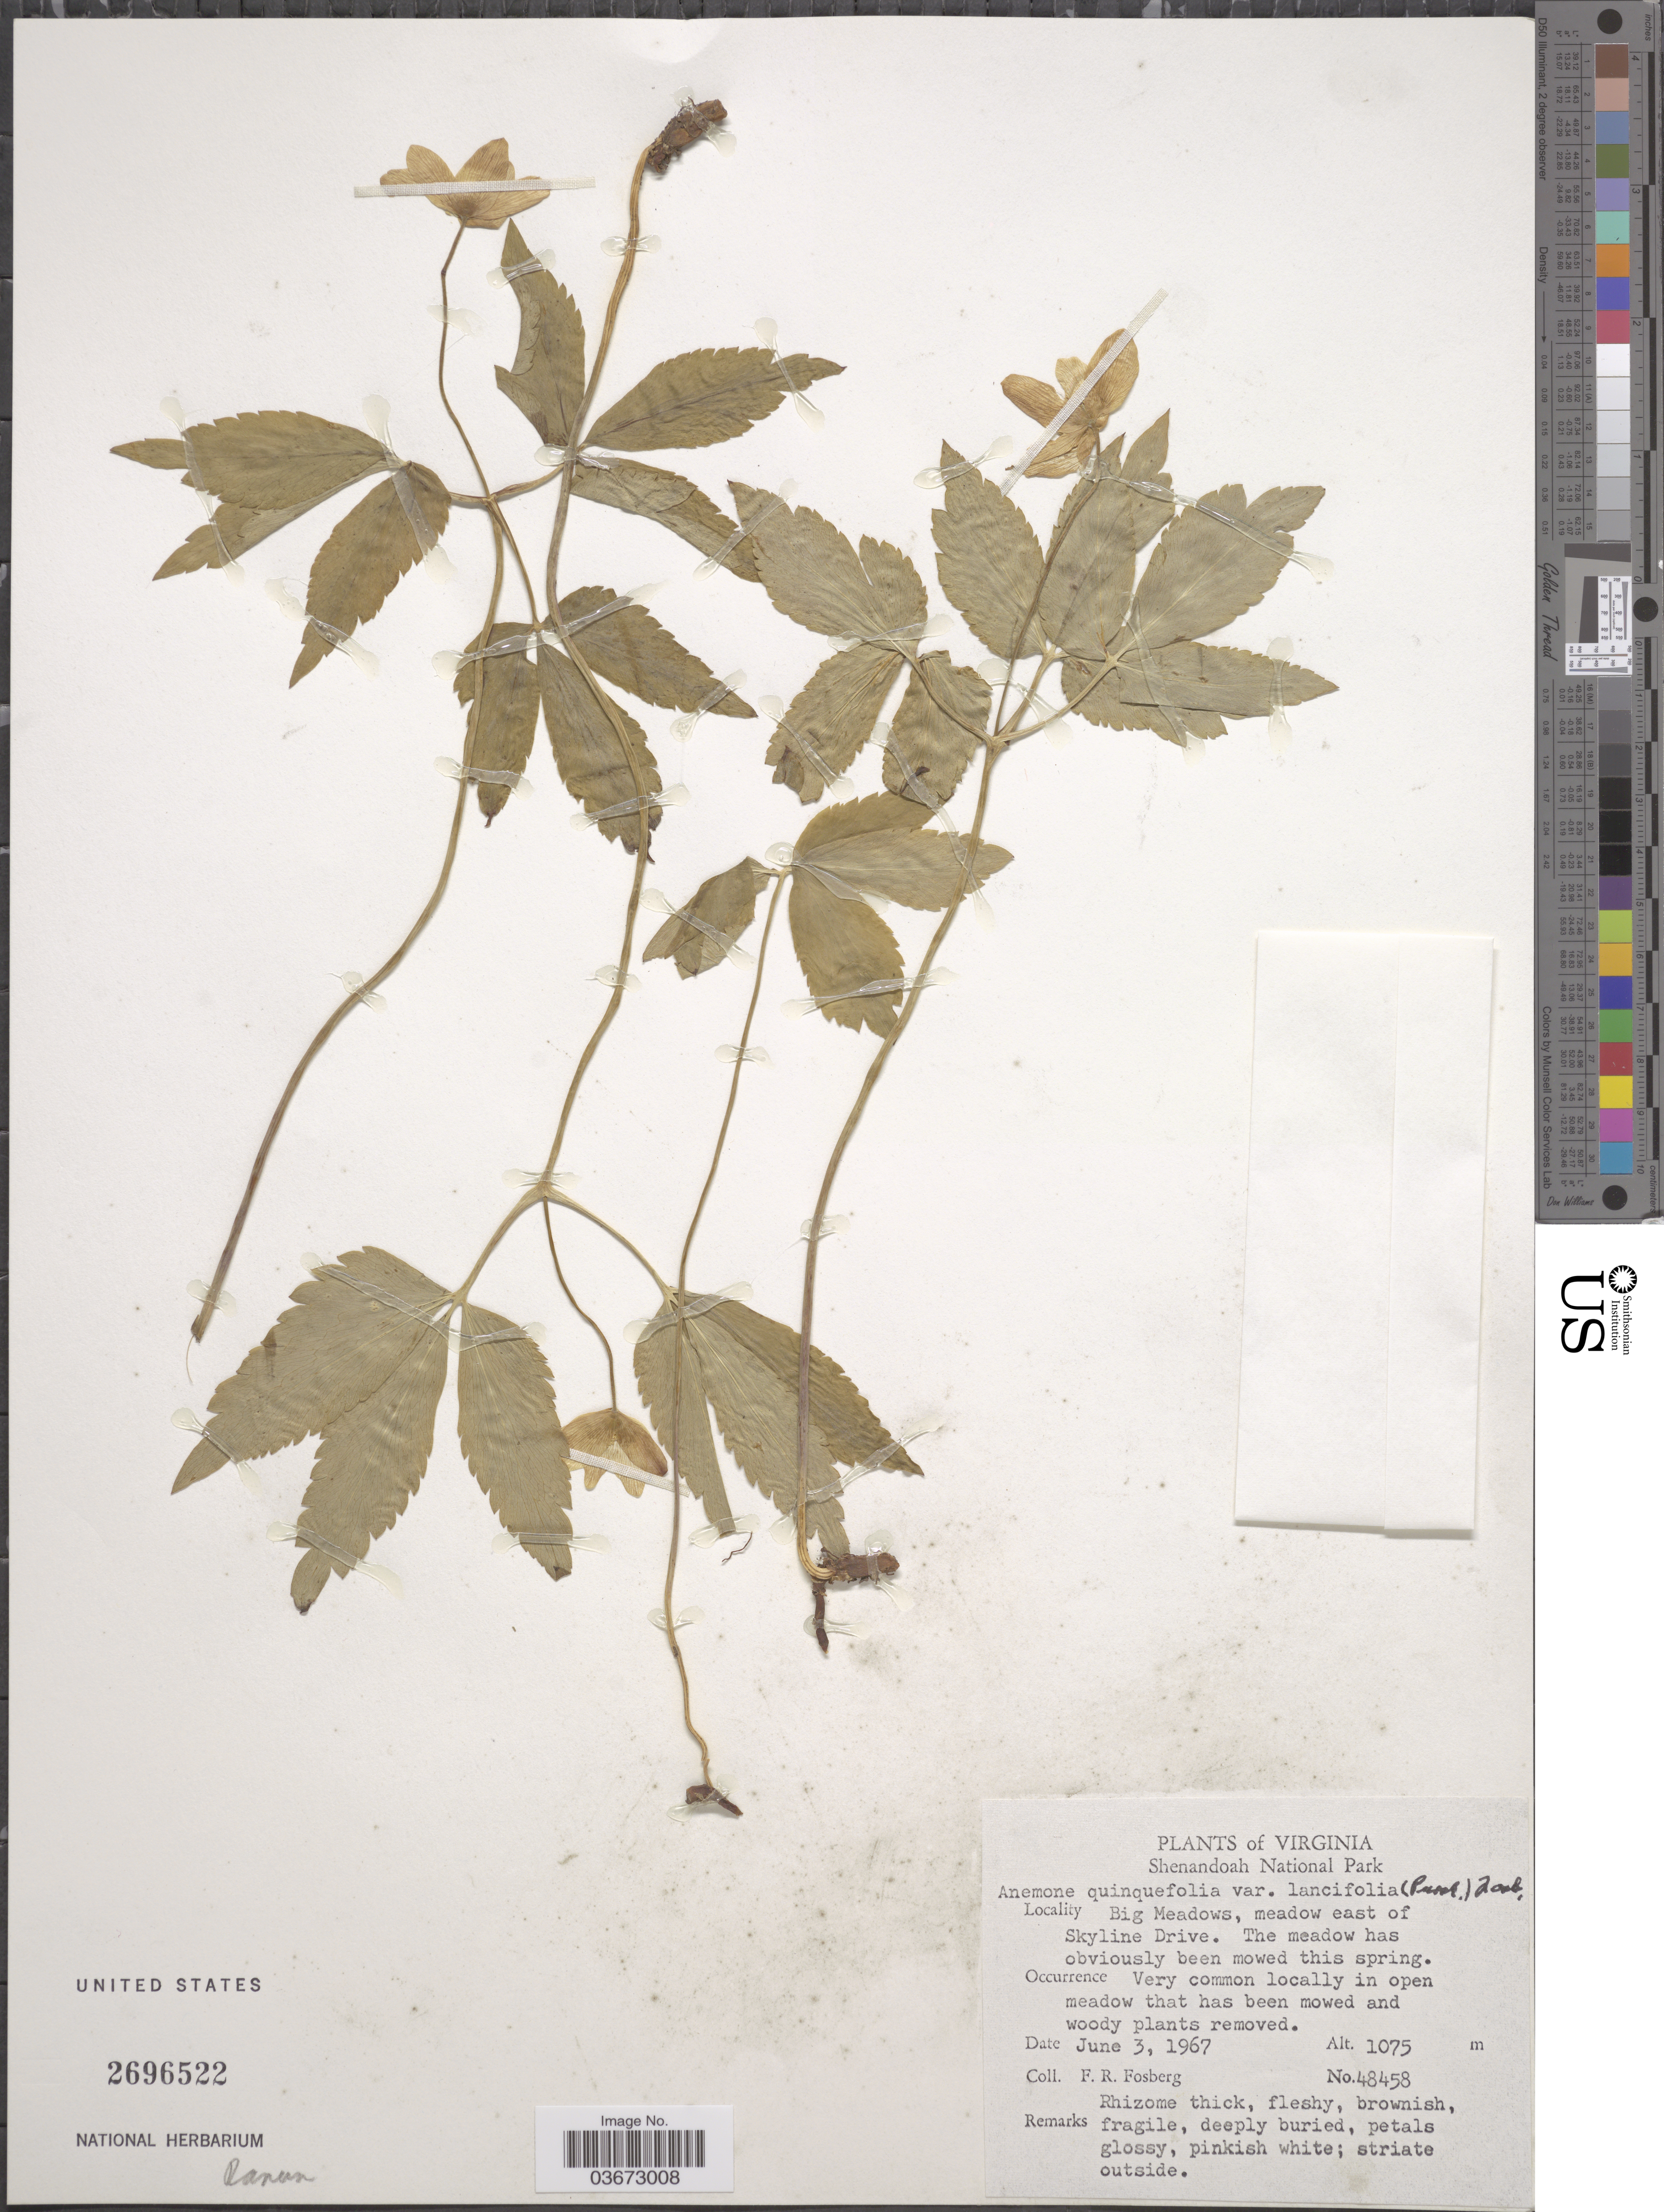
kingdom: Plantae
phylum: Tracheophyta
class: Magnoliopsida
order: Ranunculales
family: Ranunculaceae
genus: Anemone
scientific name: Anemone quinquefolia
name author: L.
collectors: F. R. Fosberg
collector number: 48458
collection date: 1967-06-03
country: United States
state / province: Virginia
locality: Shenandoah National Park. Big Meadows, meadow east of Skyline Drive.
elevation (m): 1075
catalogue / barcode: US 2696522